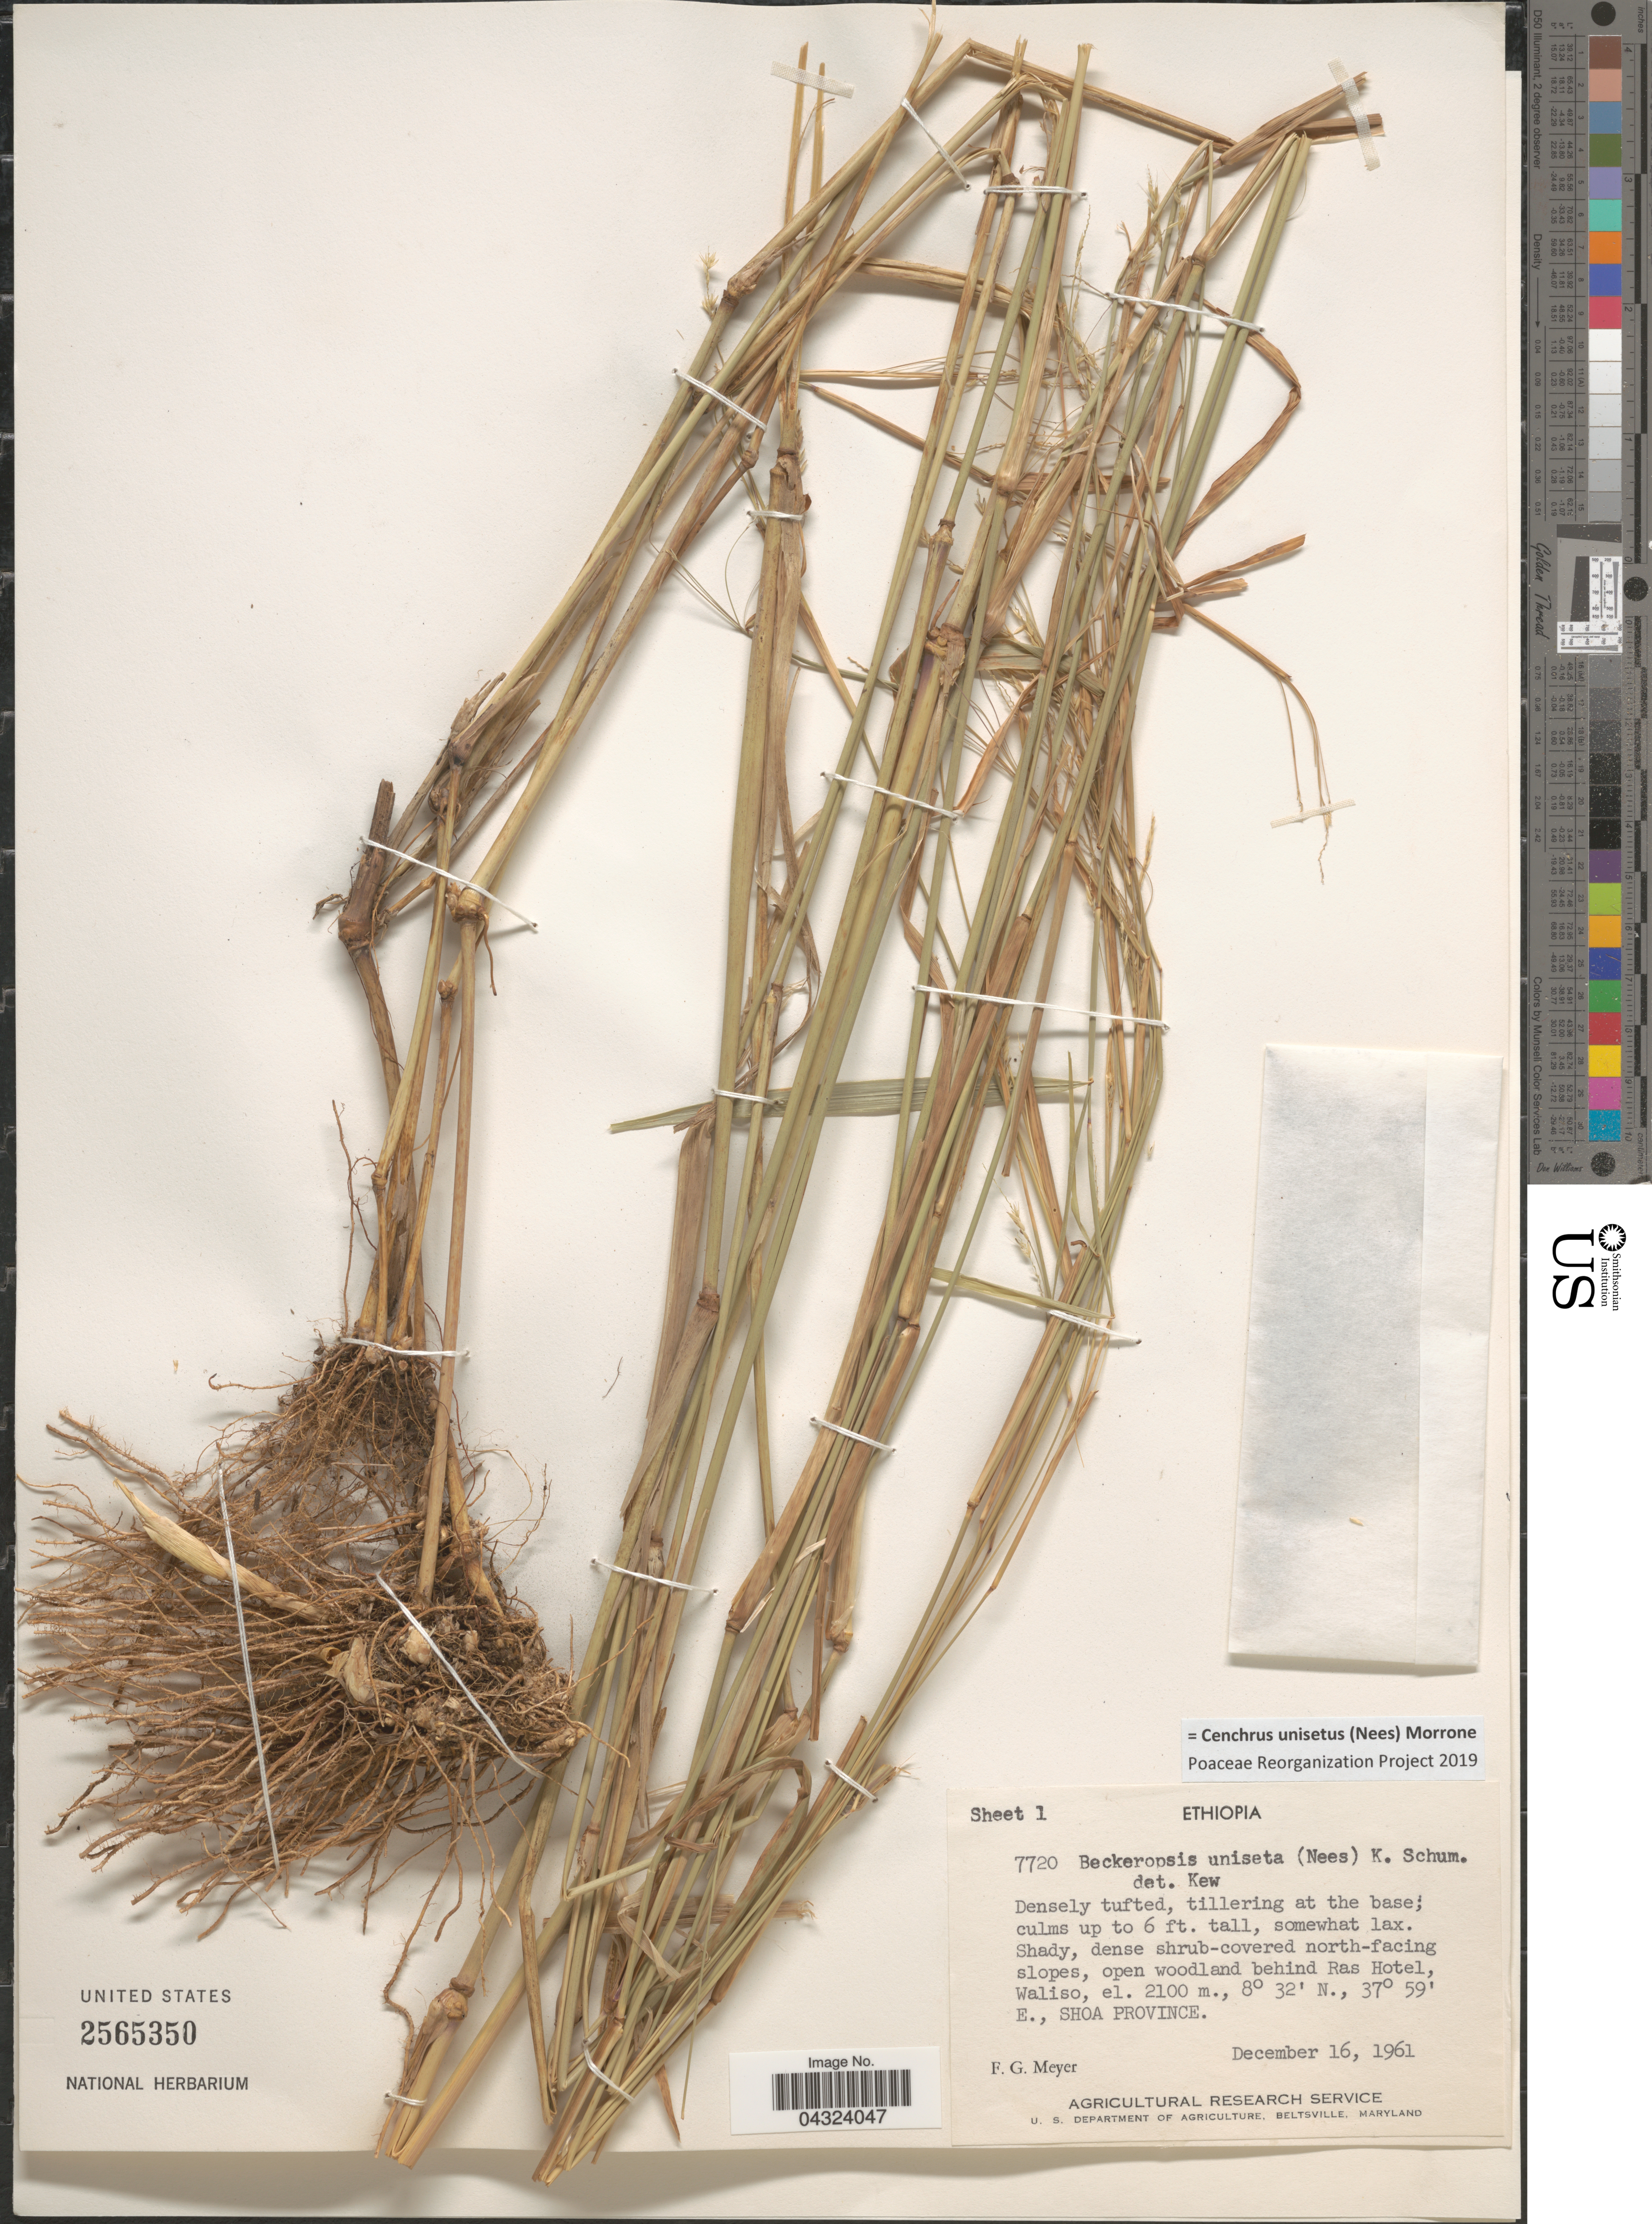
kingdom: Plantae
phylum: Tracheophyta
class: Liliopsida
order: Poales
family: Poaceae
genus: Cenchrus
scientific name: Cenchrus unisetus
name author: (Nees) Morrone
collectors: F. G. Meyer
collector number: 7720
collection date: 1961-12-16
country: Ethiopia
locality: Shady, dense shrub-covered north-facing slopes, open woodland behind Ras Hotel, Waliso, Shoa Province.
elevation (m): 2100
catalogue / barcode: US 2565350